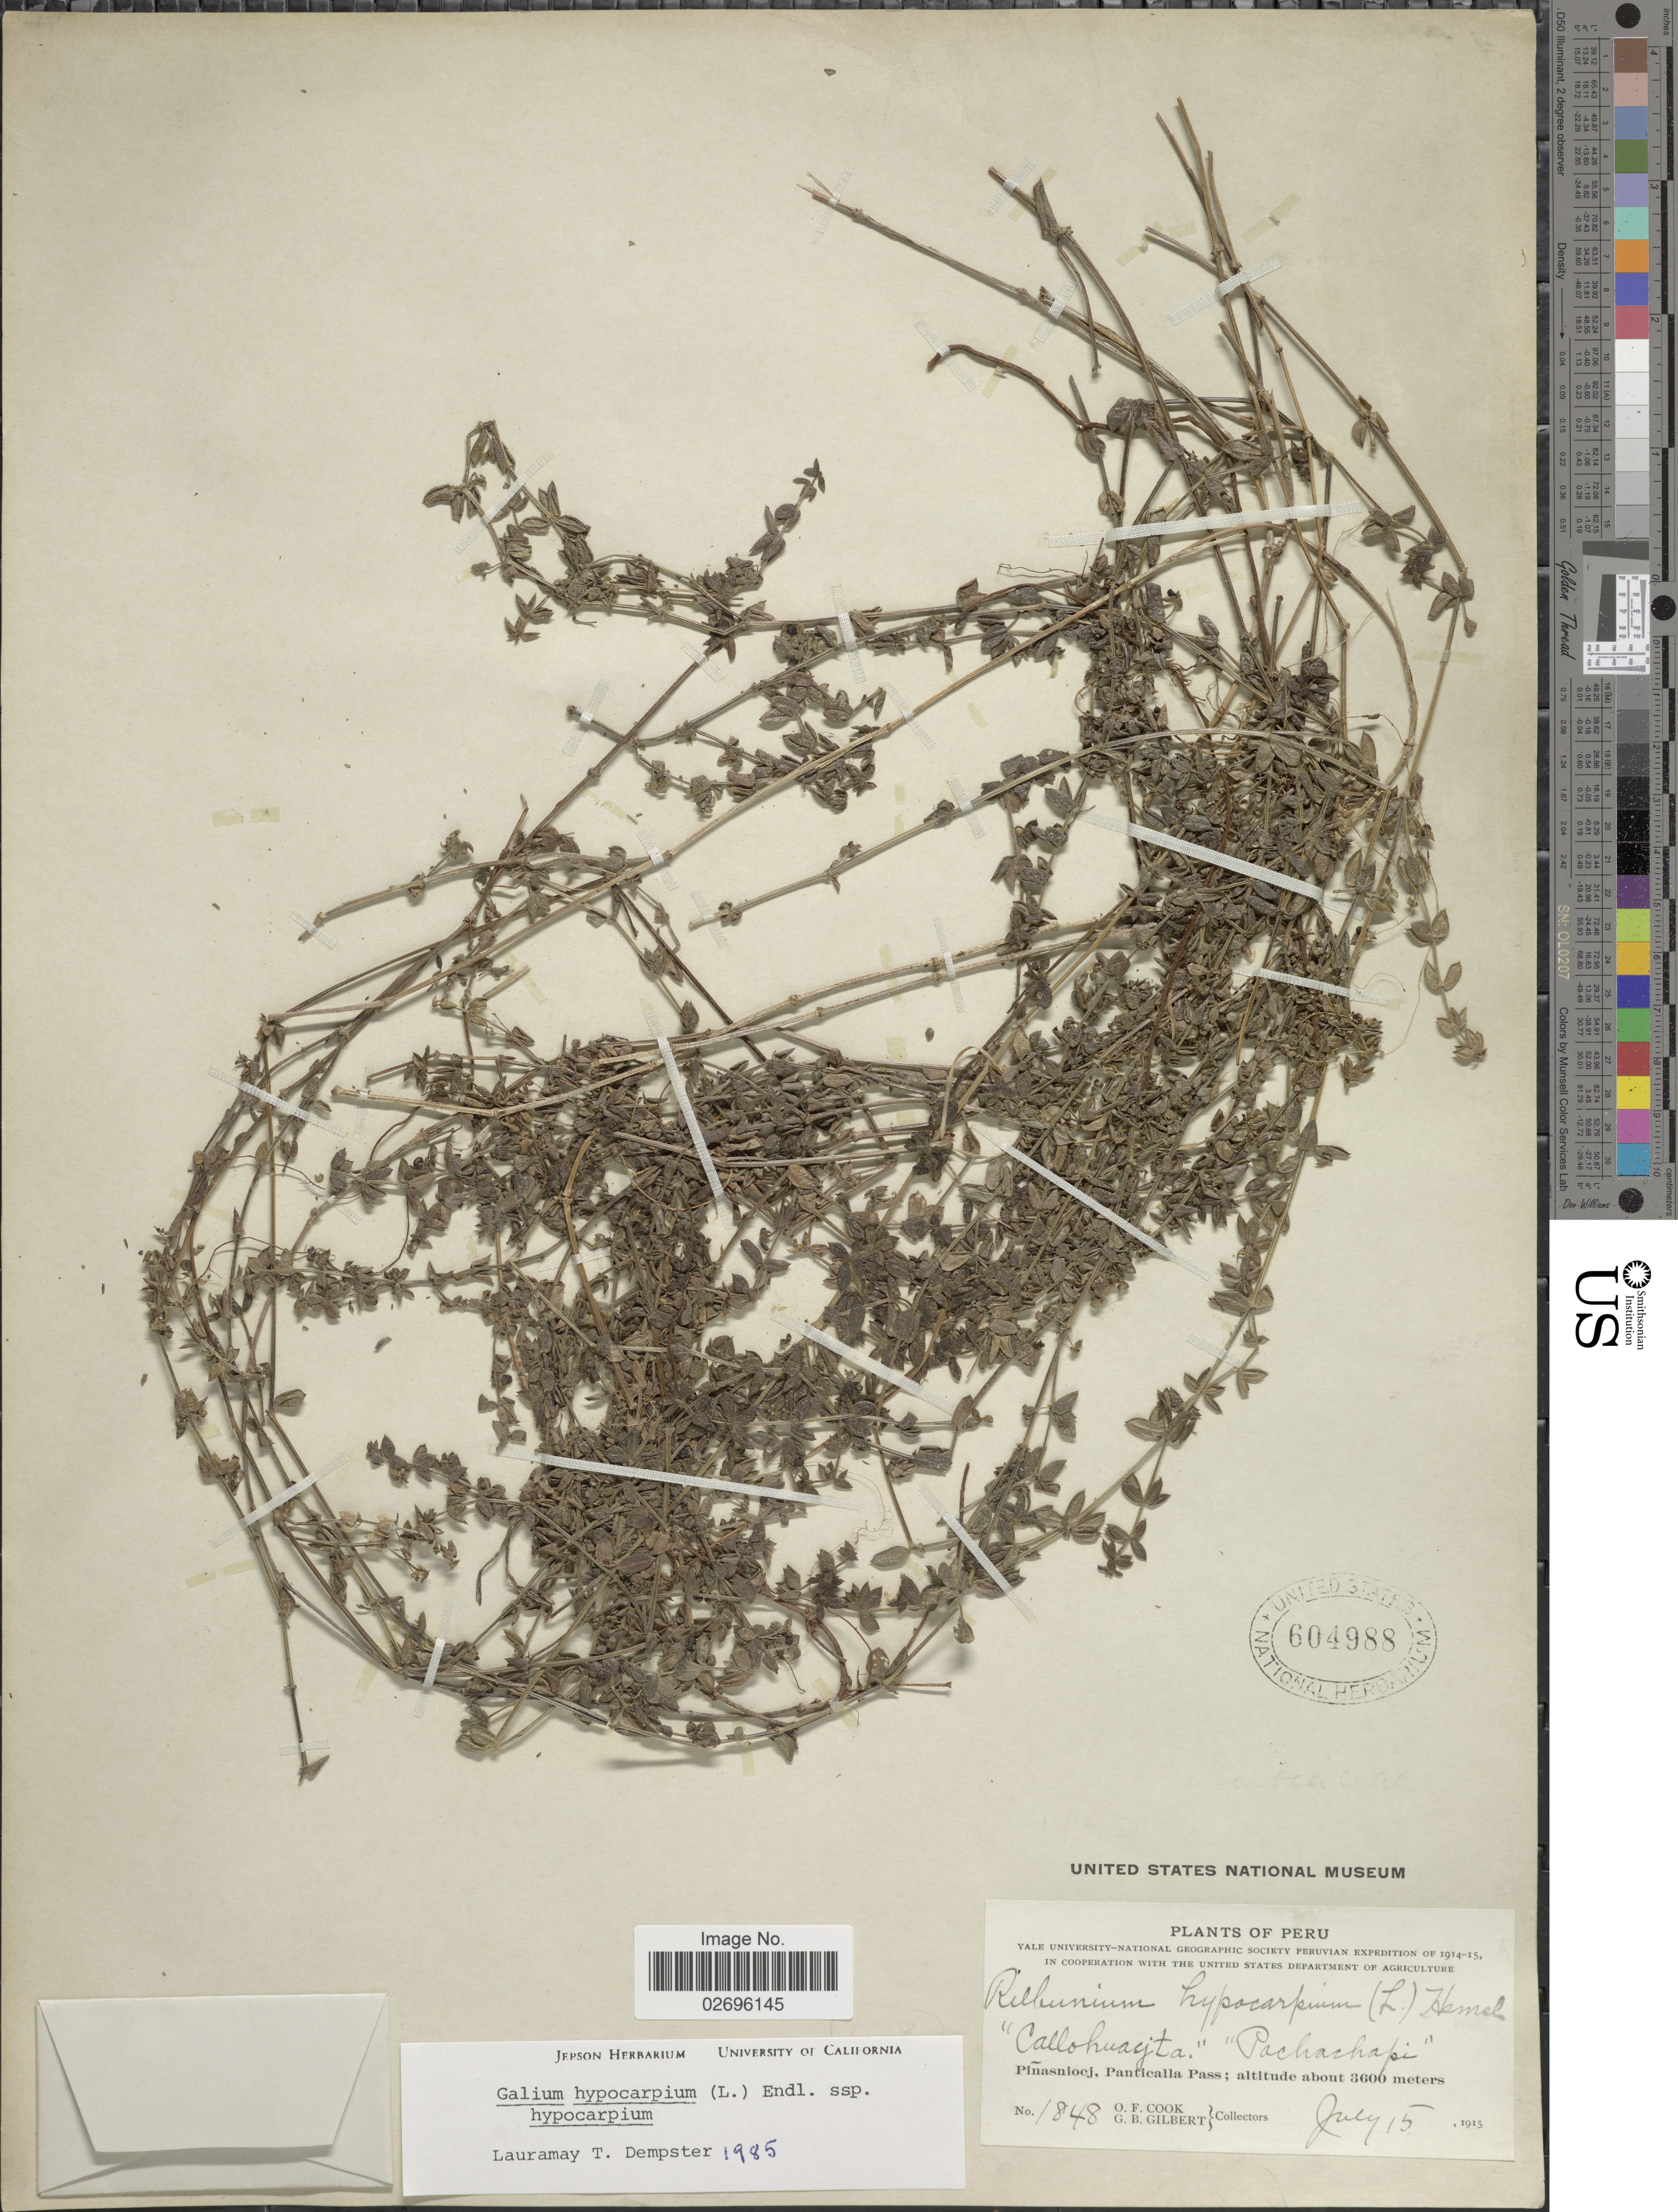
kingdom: Plantae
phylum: Tracheophyta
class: Magnoliopsida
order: Gentianales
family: Rubiaceae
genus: Galium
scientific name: Galium hypocarpium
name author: (L.) Endl. ex Griseb.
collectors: O. F. Cook & G. B. Gilbert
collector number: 1848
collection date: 1915-07-15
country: Peru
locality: Callohuacjita."Pachachapi". Piñasniocj, Panticalla Pass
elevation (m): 3600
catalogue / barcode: US 604988